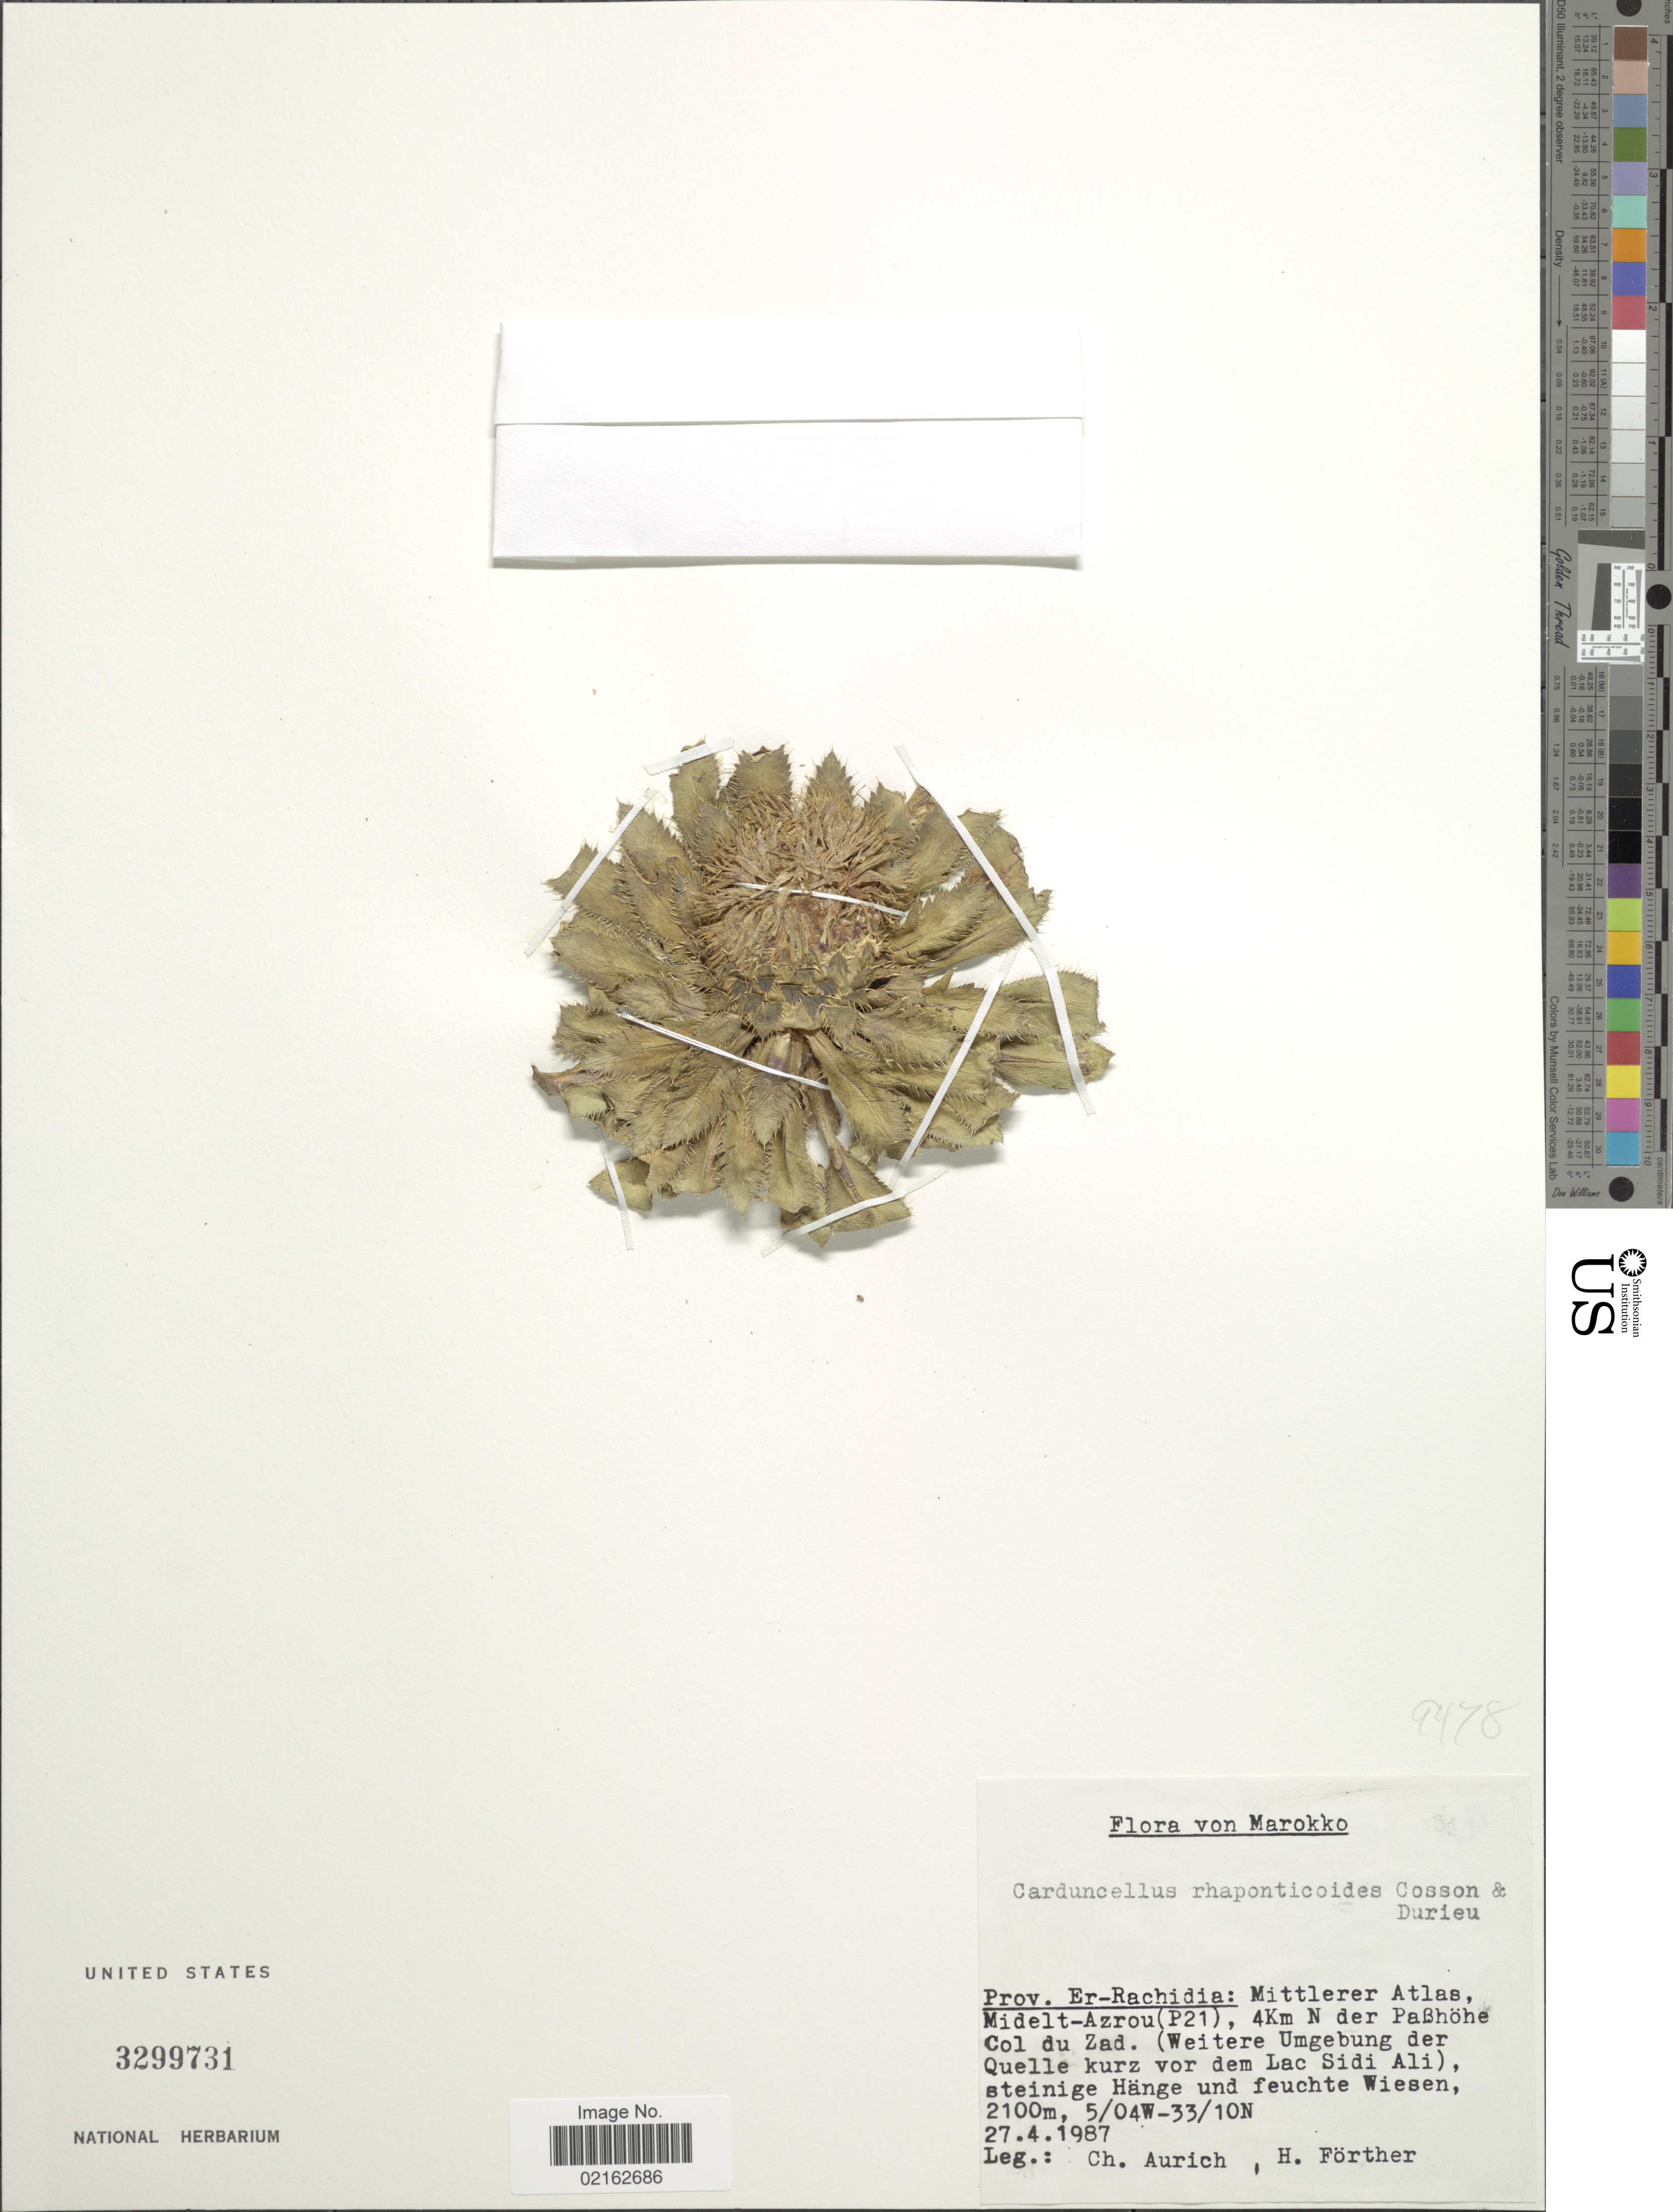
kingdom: Plantae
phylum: Tracheophyta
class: Magnoliopsida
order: Asterales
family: Asteraceae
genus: Carthamus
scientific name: Carthamus rhaponticoides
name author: (Pomel)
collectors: C. Aurich & H. Förther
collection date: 1987-04-27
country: Morocco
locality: Prov. Er-Rachidia, Mittlerer Atlas, Midelt-Azrou (P21), 4 km N der Pabhohe Col du Zad (Weitere Umgebung der Quelle kurz vor dem Lac Sidi Ali)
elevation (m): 2100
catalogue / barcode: US 3299731